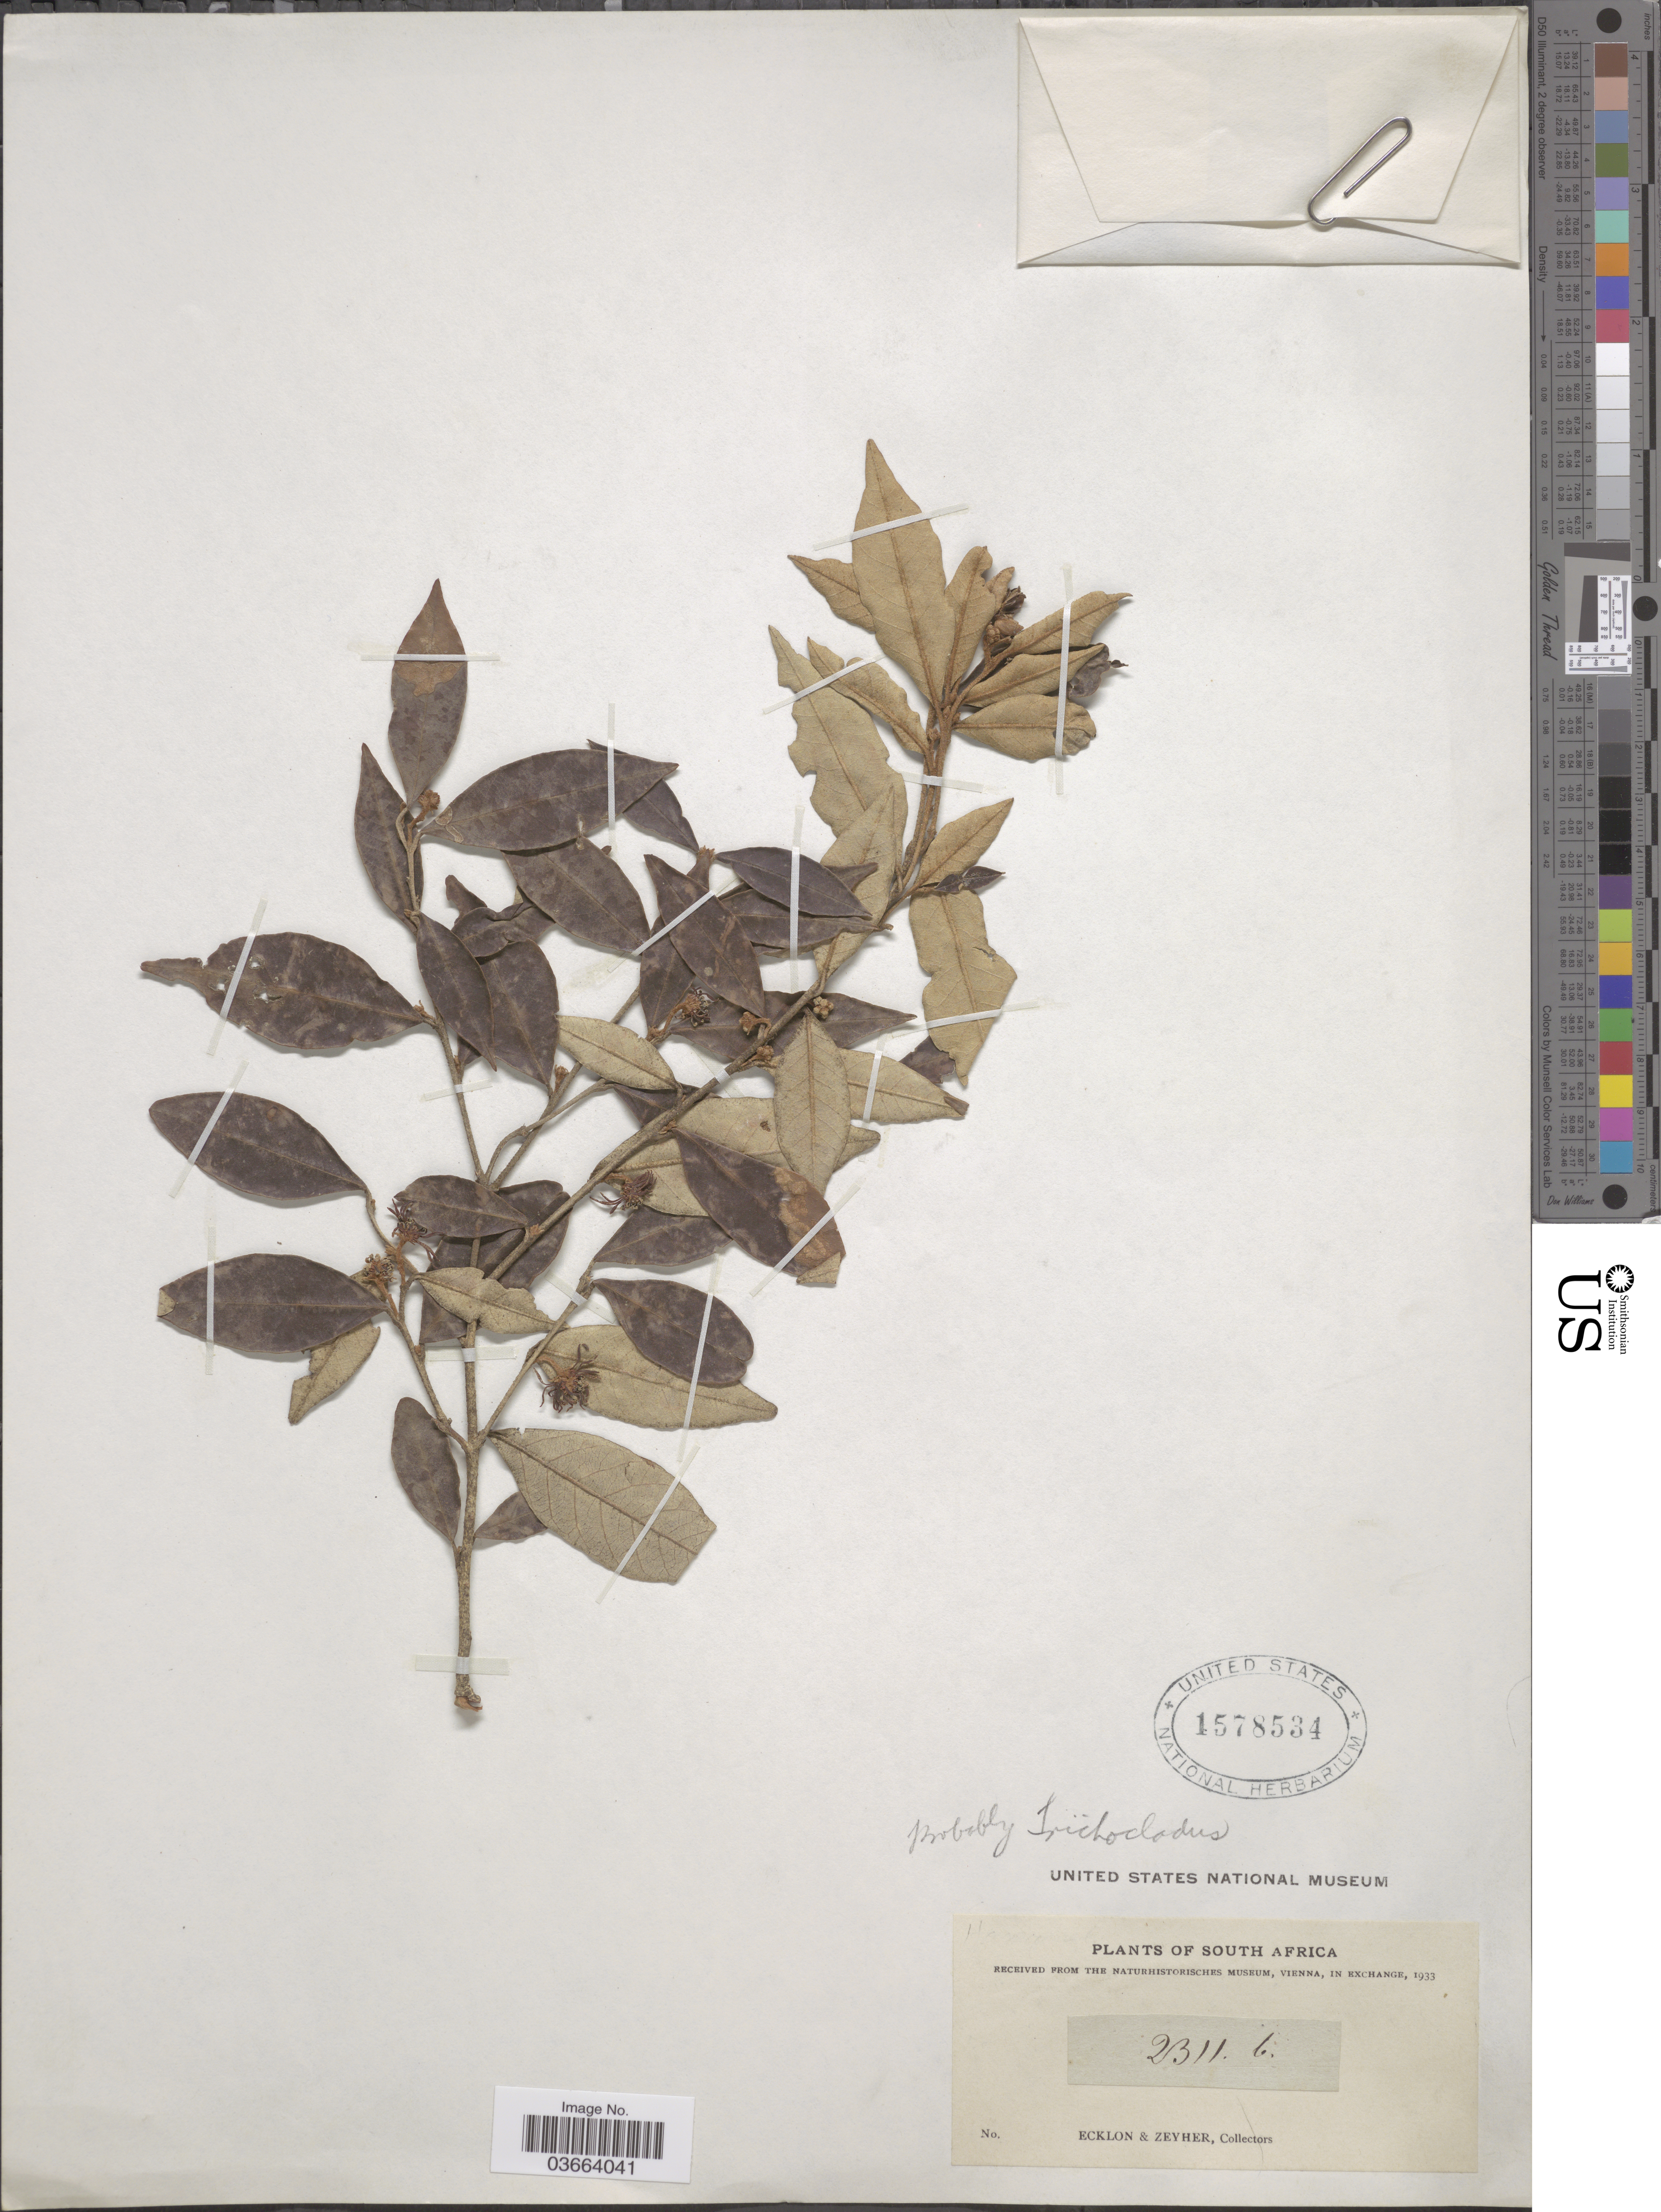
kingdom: Plantae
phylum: Tracheophyta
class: Magnoliopsida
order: Saxifragales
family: Hamamelidaceae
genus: Trichocladus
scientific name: Trichocladus sp.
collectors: -. Ecklon & -. Zeyher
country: South Africa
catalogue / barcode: US 1578534